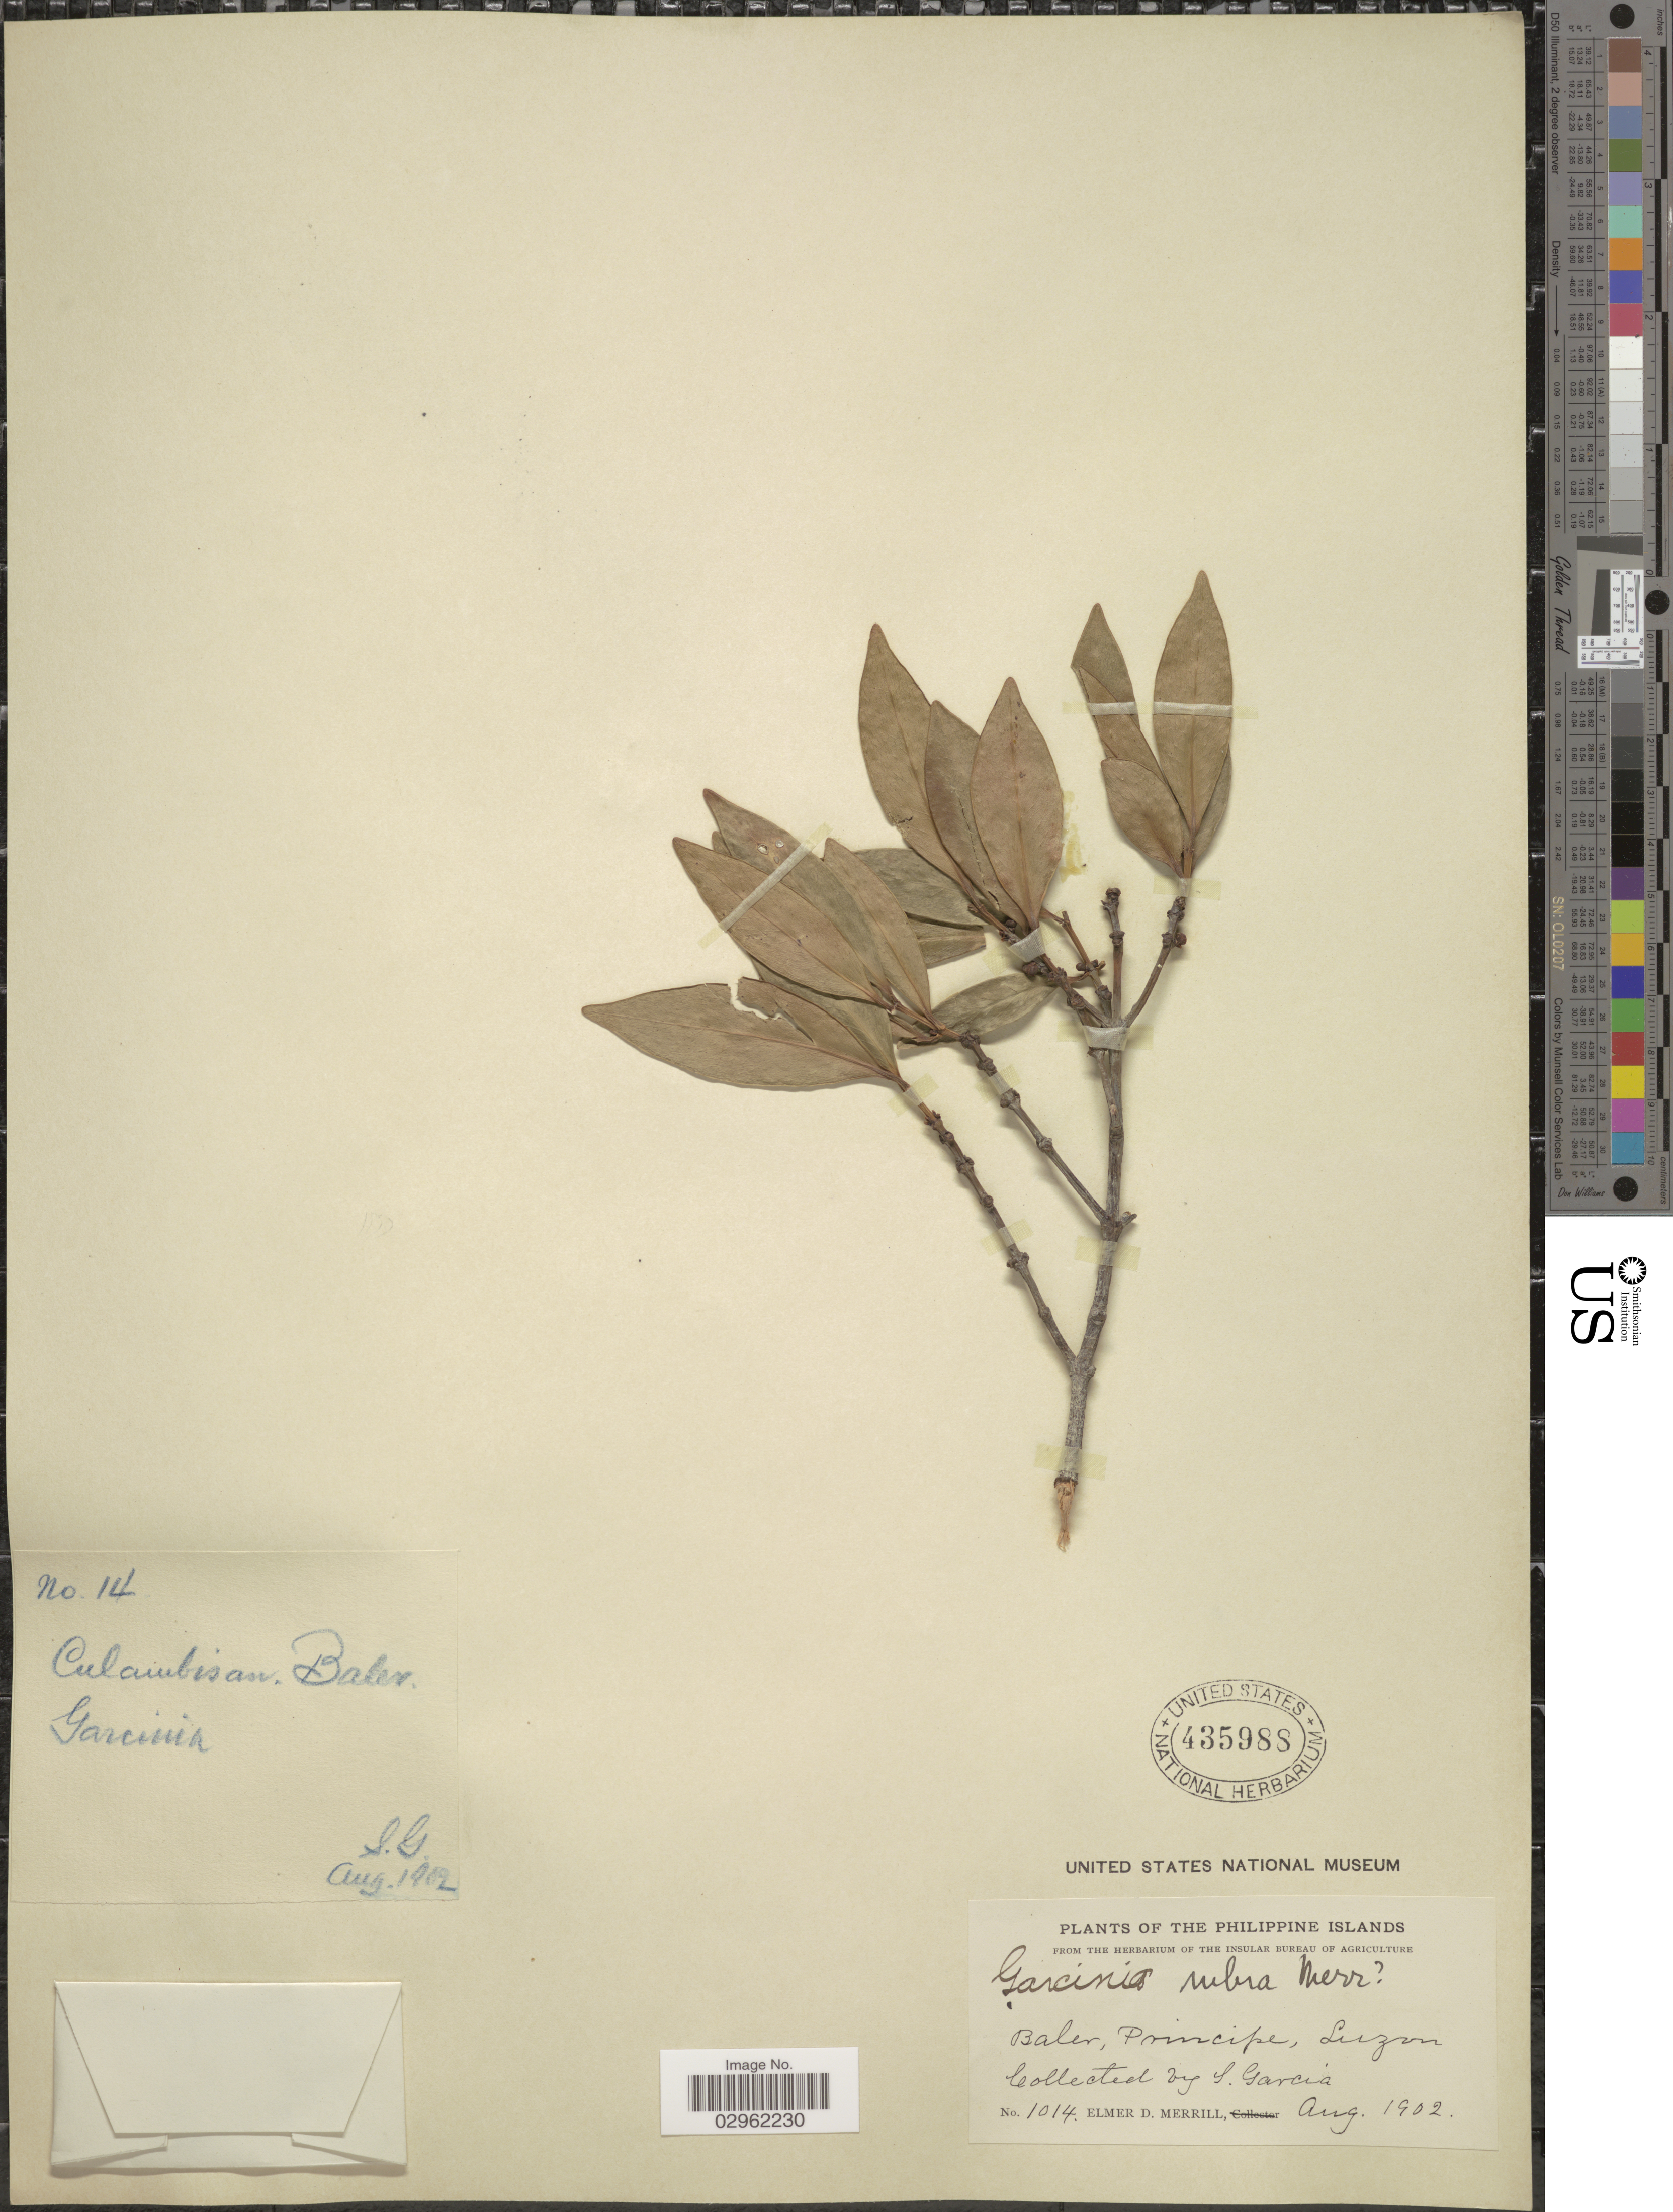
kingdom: Plantae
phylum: Tracheophyta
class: Magnoliopsida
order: Malpighiales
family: Clusiaceae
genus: Garcinia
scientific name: Garcinia rubra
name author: Merr.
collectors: S. Garcia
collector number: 1014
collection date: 1902-08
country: Philippines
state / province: Central Luzon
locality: Baler, Principe, Luzon.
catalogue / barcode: US 435988